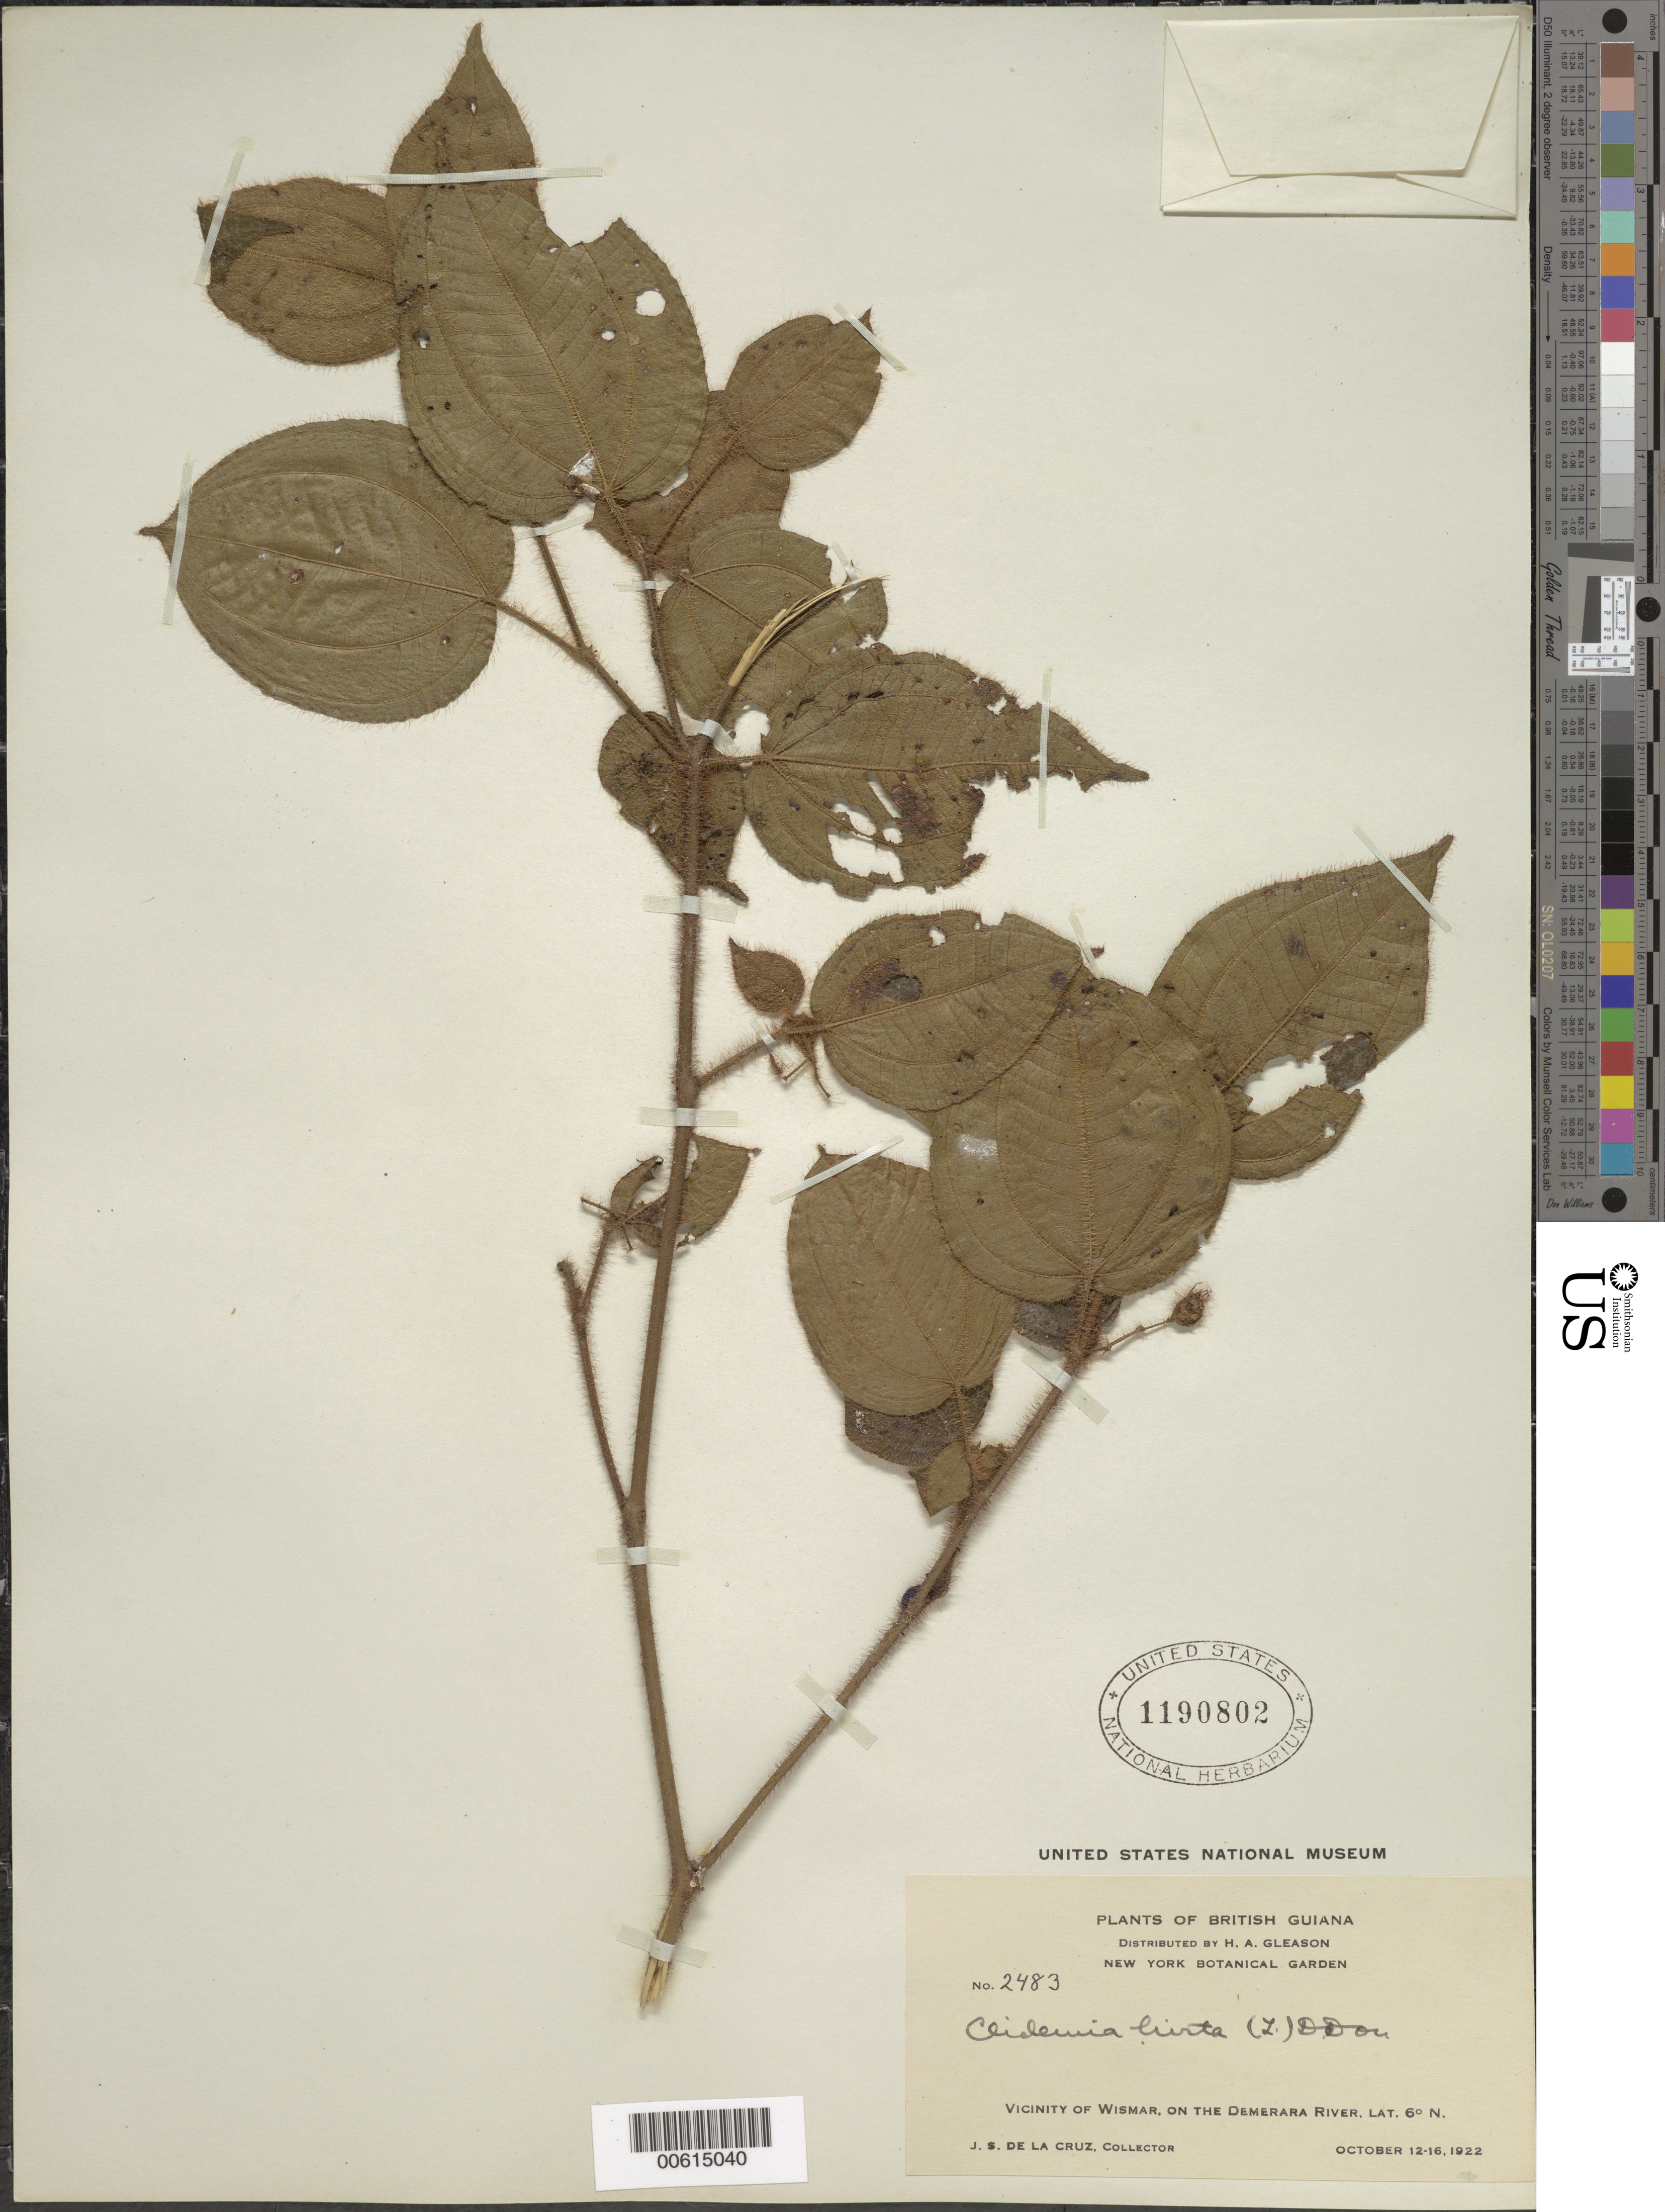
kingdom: Plantae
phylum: Tracheophyta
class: Magnoliopsida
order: Myrtales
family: Melastomataceae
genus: Clidemia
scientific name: Clidemia hirta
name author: (L.) D. Don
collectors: J. S. de la Cruz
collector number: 2483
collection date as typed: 12-Oct-22 to 16-Oct-22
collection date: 1922-10-12/1922-10-16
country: Guyana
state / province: U. Demerara-Berbice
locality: Wismar vic., on the Demerara River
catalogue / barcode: US 1190802